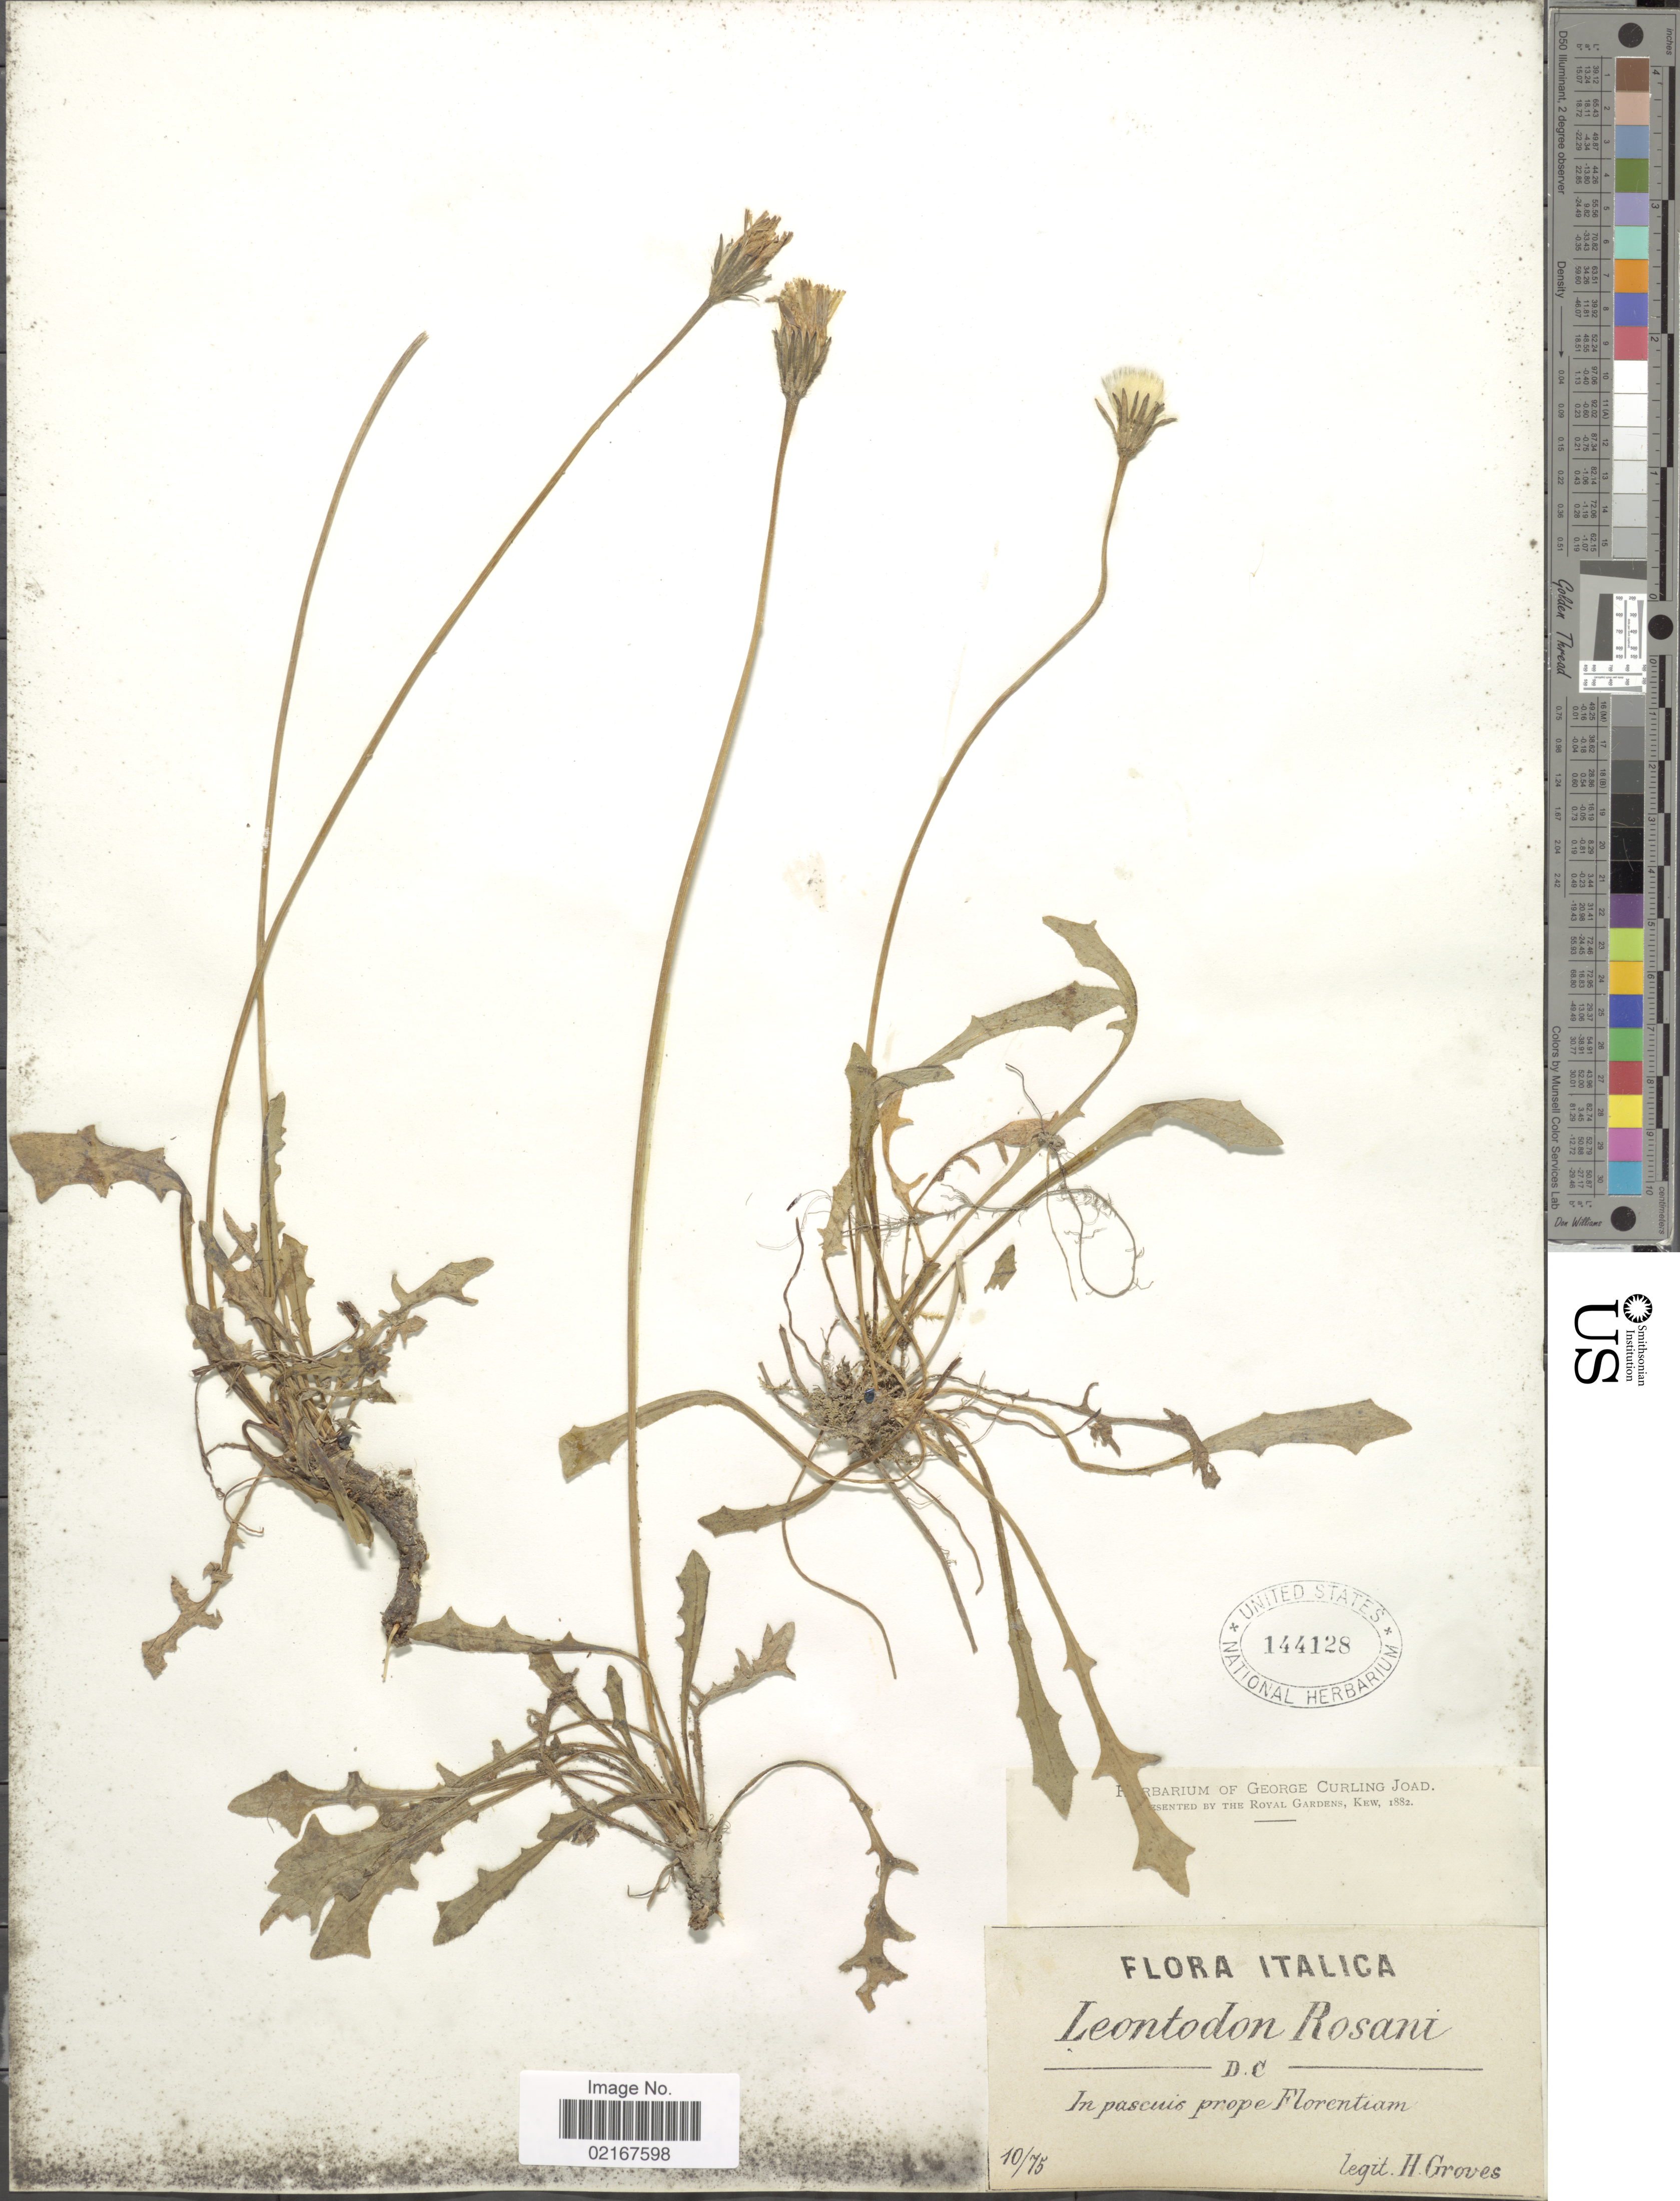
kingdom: Plantae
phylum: Tracheophyta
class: Magnoliopsida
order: Asterales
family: Asteraceae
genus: Leontodon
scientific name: Leontodon hirtus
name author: L.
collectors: H. Groves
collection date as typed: Transcribed d/m/y: /10/75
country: Italy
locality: Prope Florentiam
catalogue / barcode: US 144128